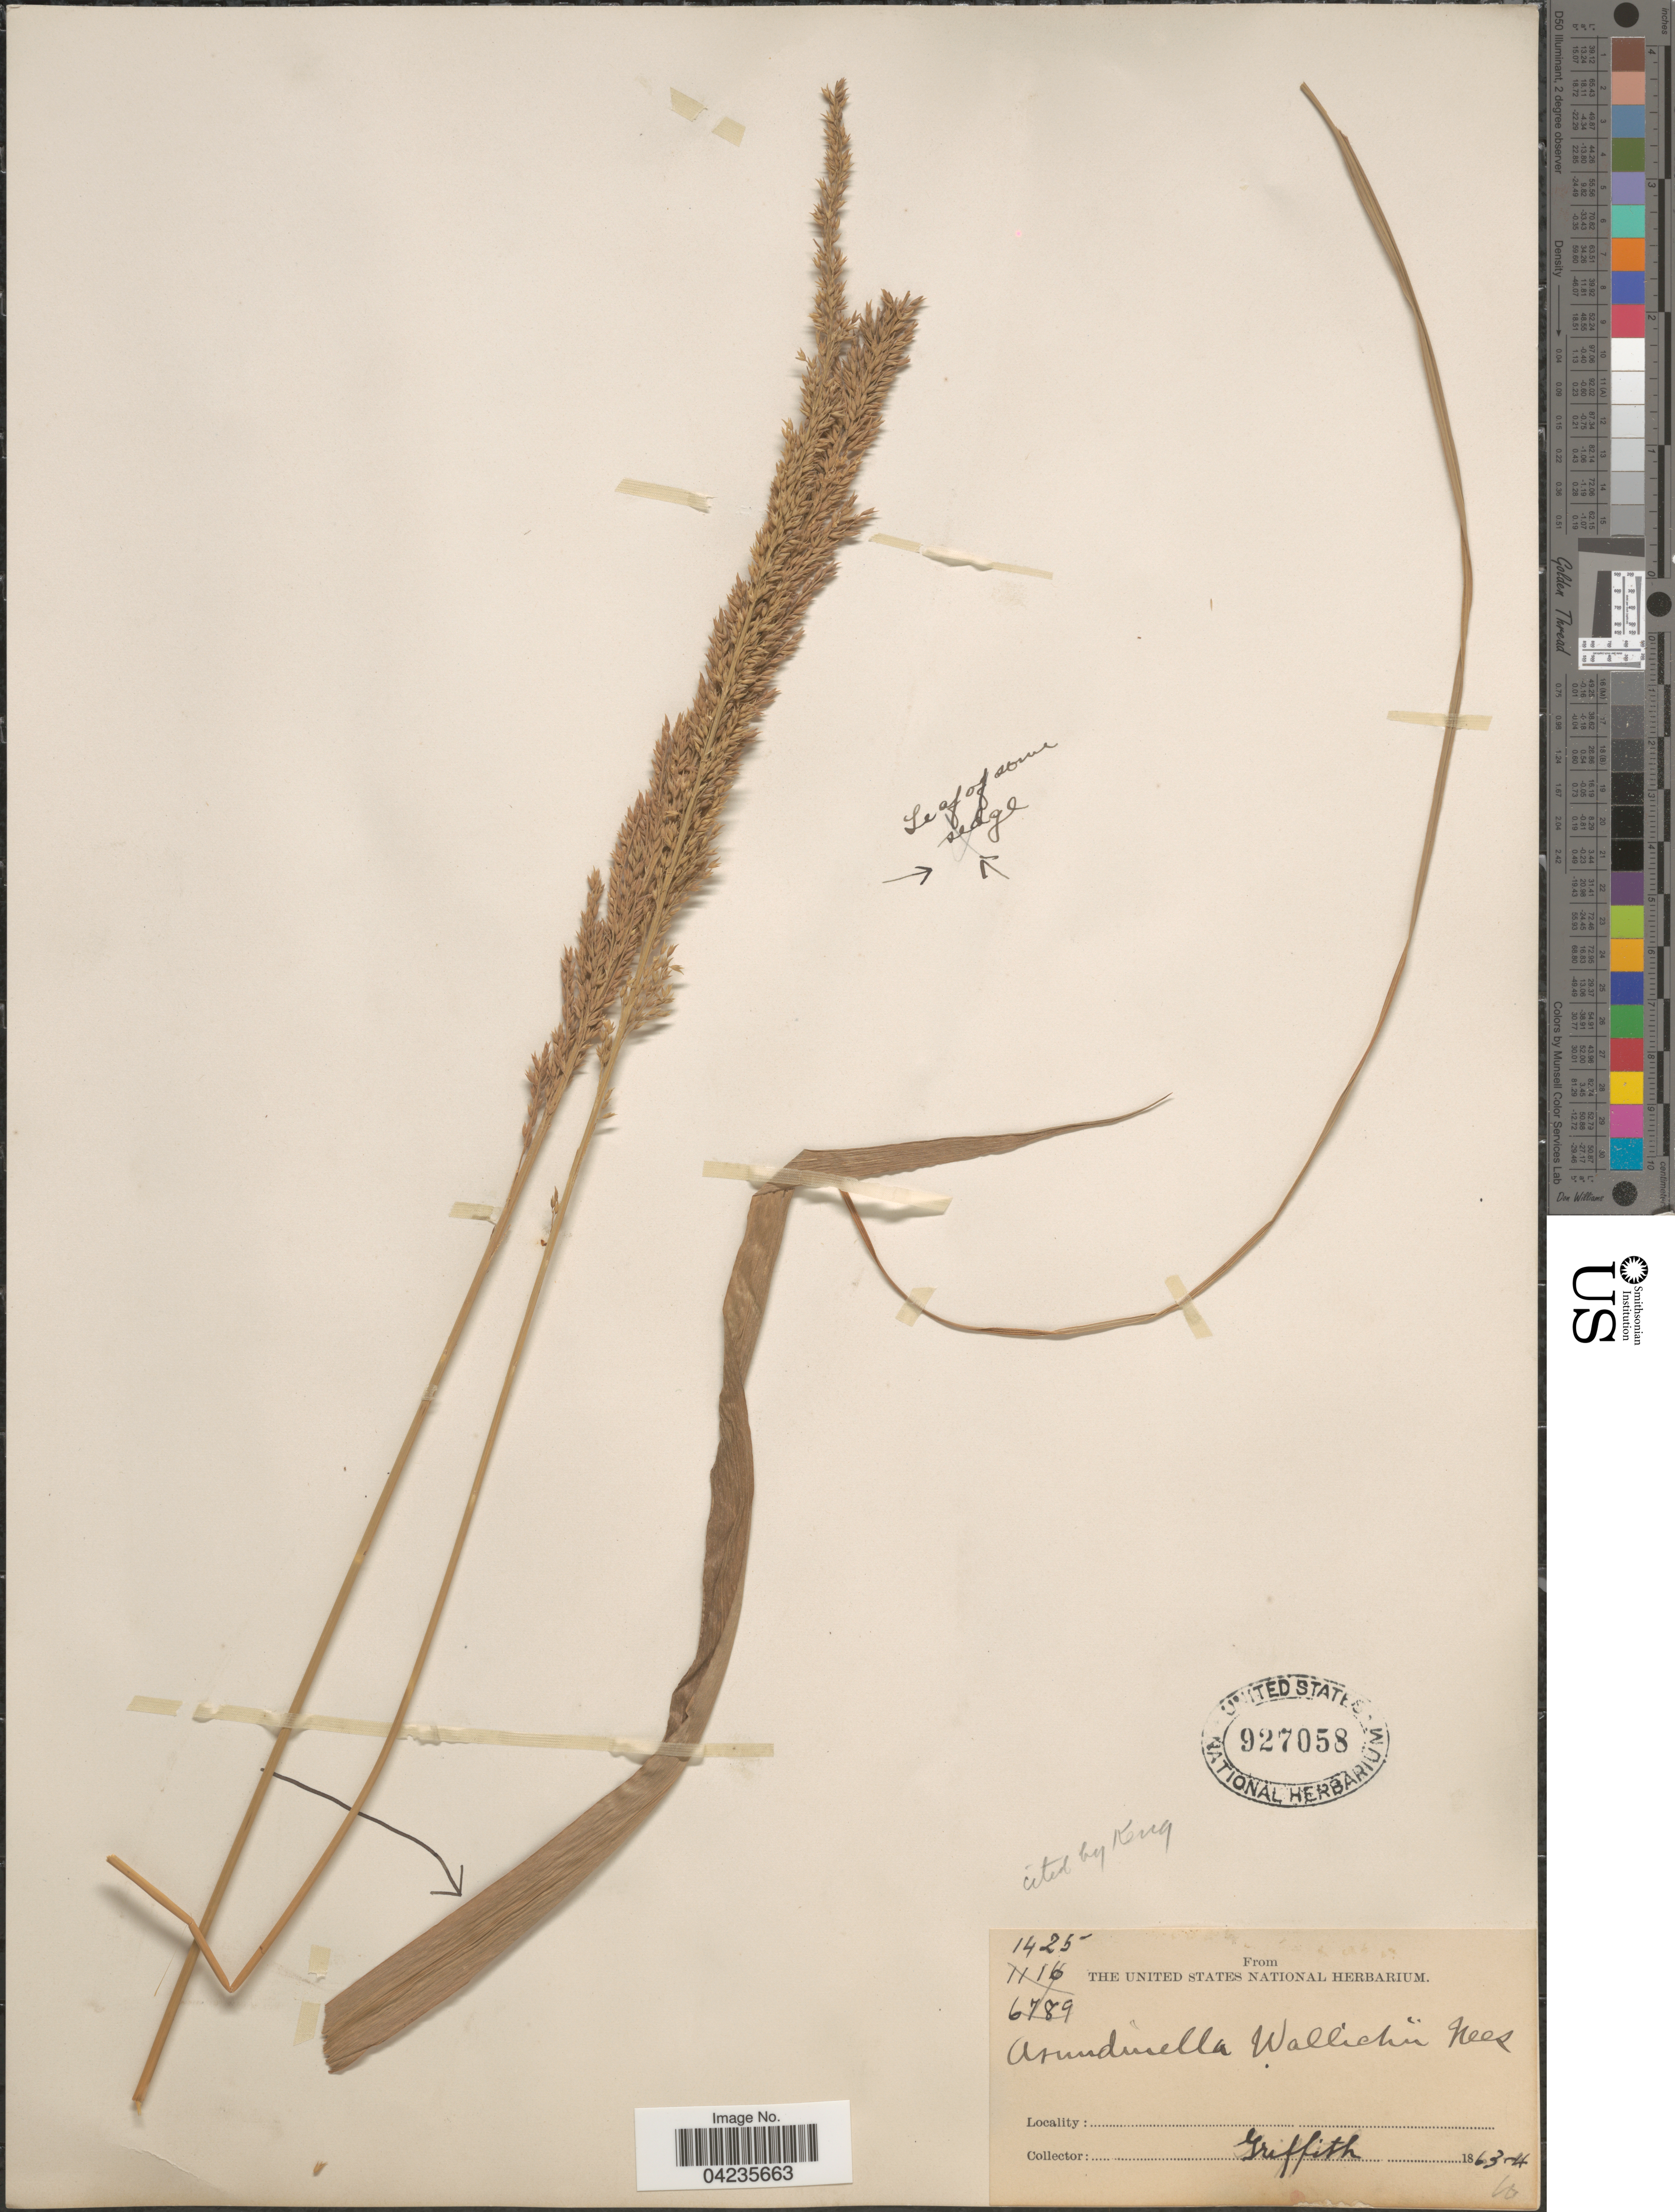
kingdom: Plantae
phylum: Tracheophyta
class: Liliopsida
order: Poales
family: Poaceae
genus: Arundinella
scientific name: Arundinella bengalensis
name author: (Spreng.) Druce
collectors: -. Griffith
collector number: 1425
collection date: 1863/1864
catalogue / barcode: US 927058